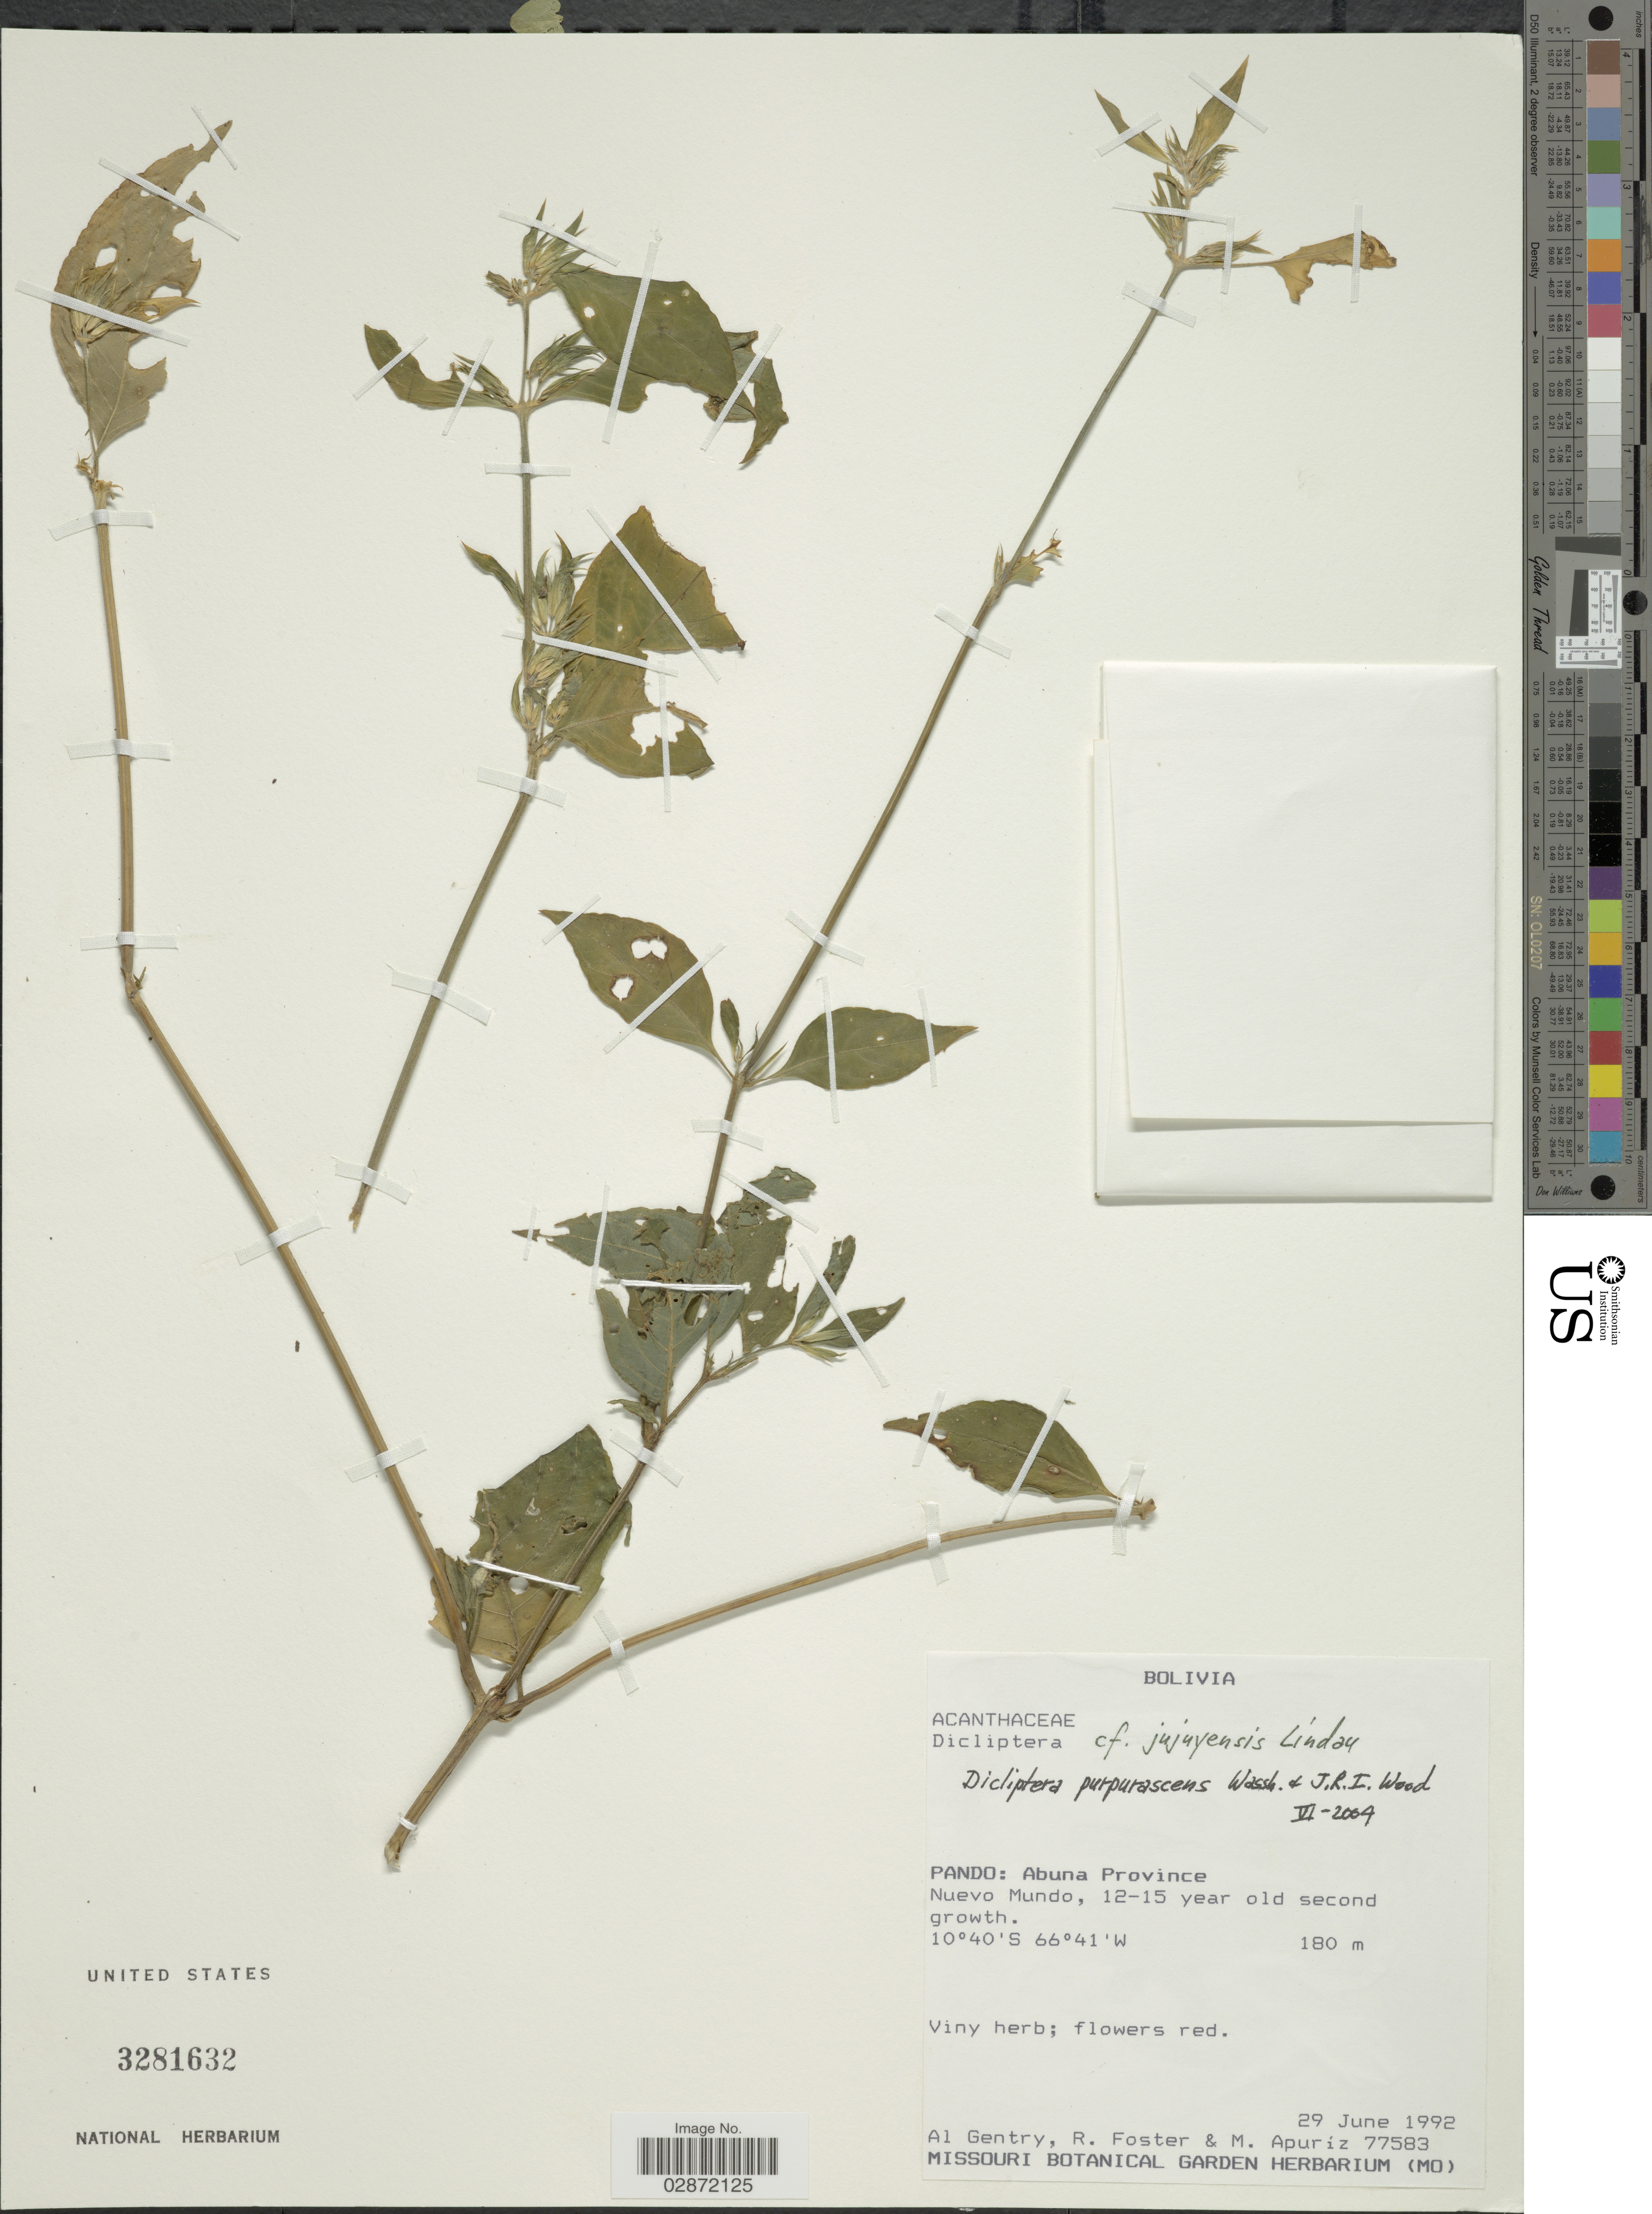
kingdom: Plantae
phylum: Tracheophyta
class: Magnoliopsida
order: Lamiales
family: Acanthaceae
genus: Dicliptera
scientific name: Dicliptera purpurascens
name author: Wassh. & J.R.I. Wood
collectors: A. H. Gentry, R. Foster & M. Apuríz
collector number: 77583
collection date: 1992-06-29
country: Bolivia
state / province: Pando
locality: Abuna Province. Nuevo Mundo, 12-15 year old second growth.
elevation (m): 180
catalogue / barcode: US 3281632